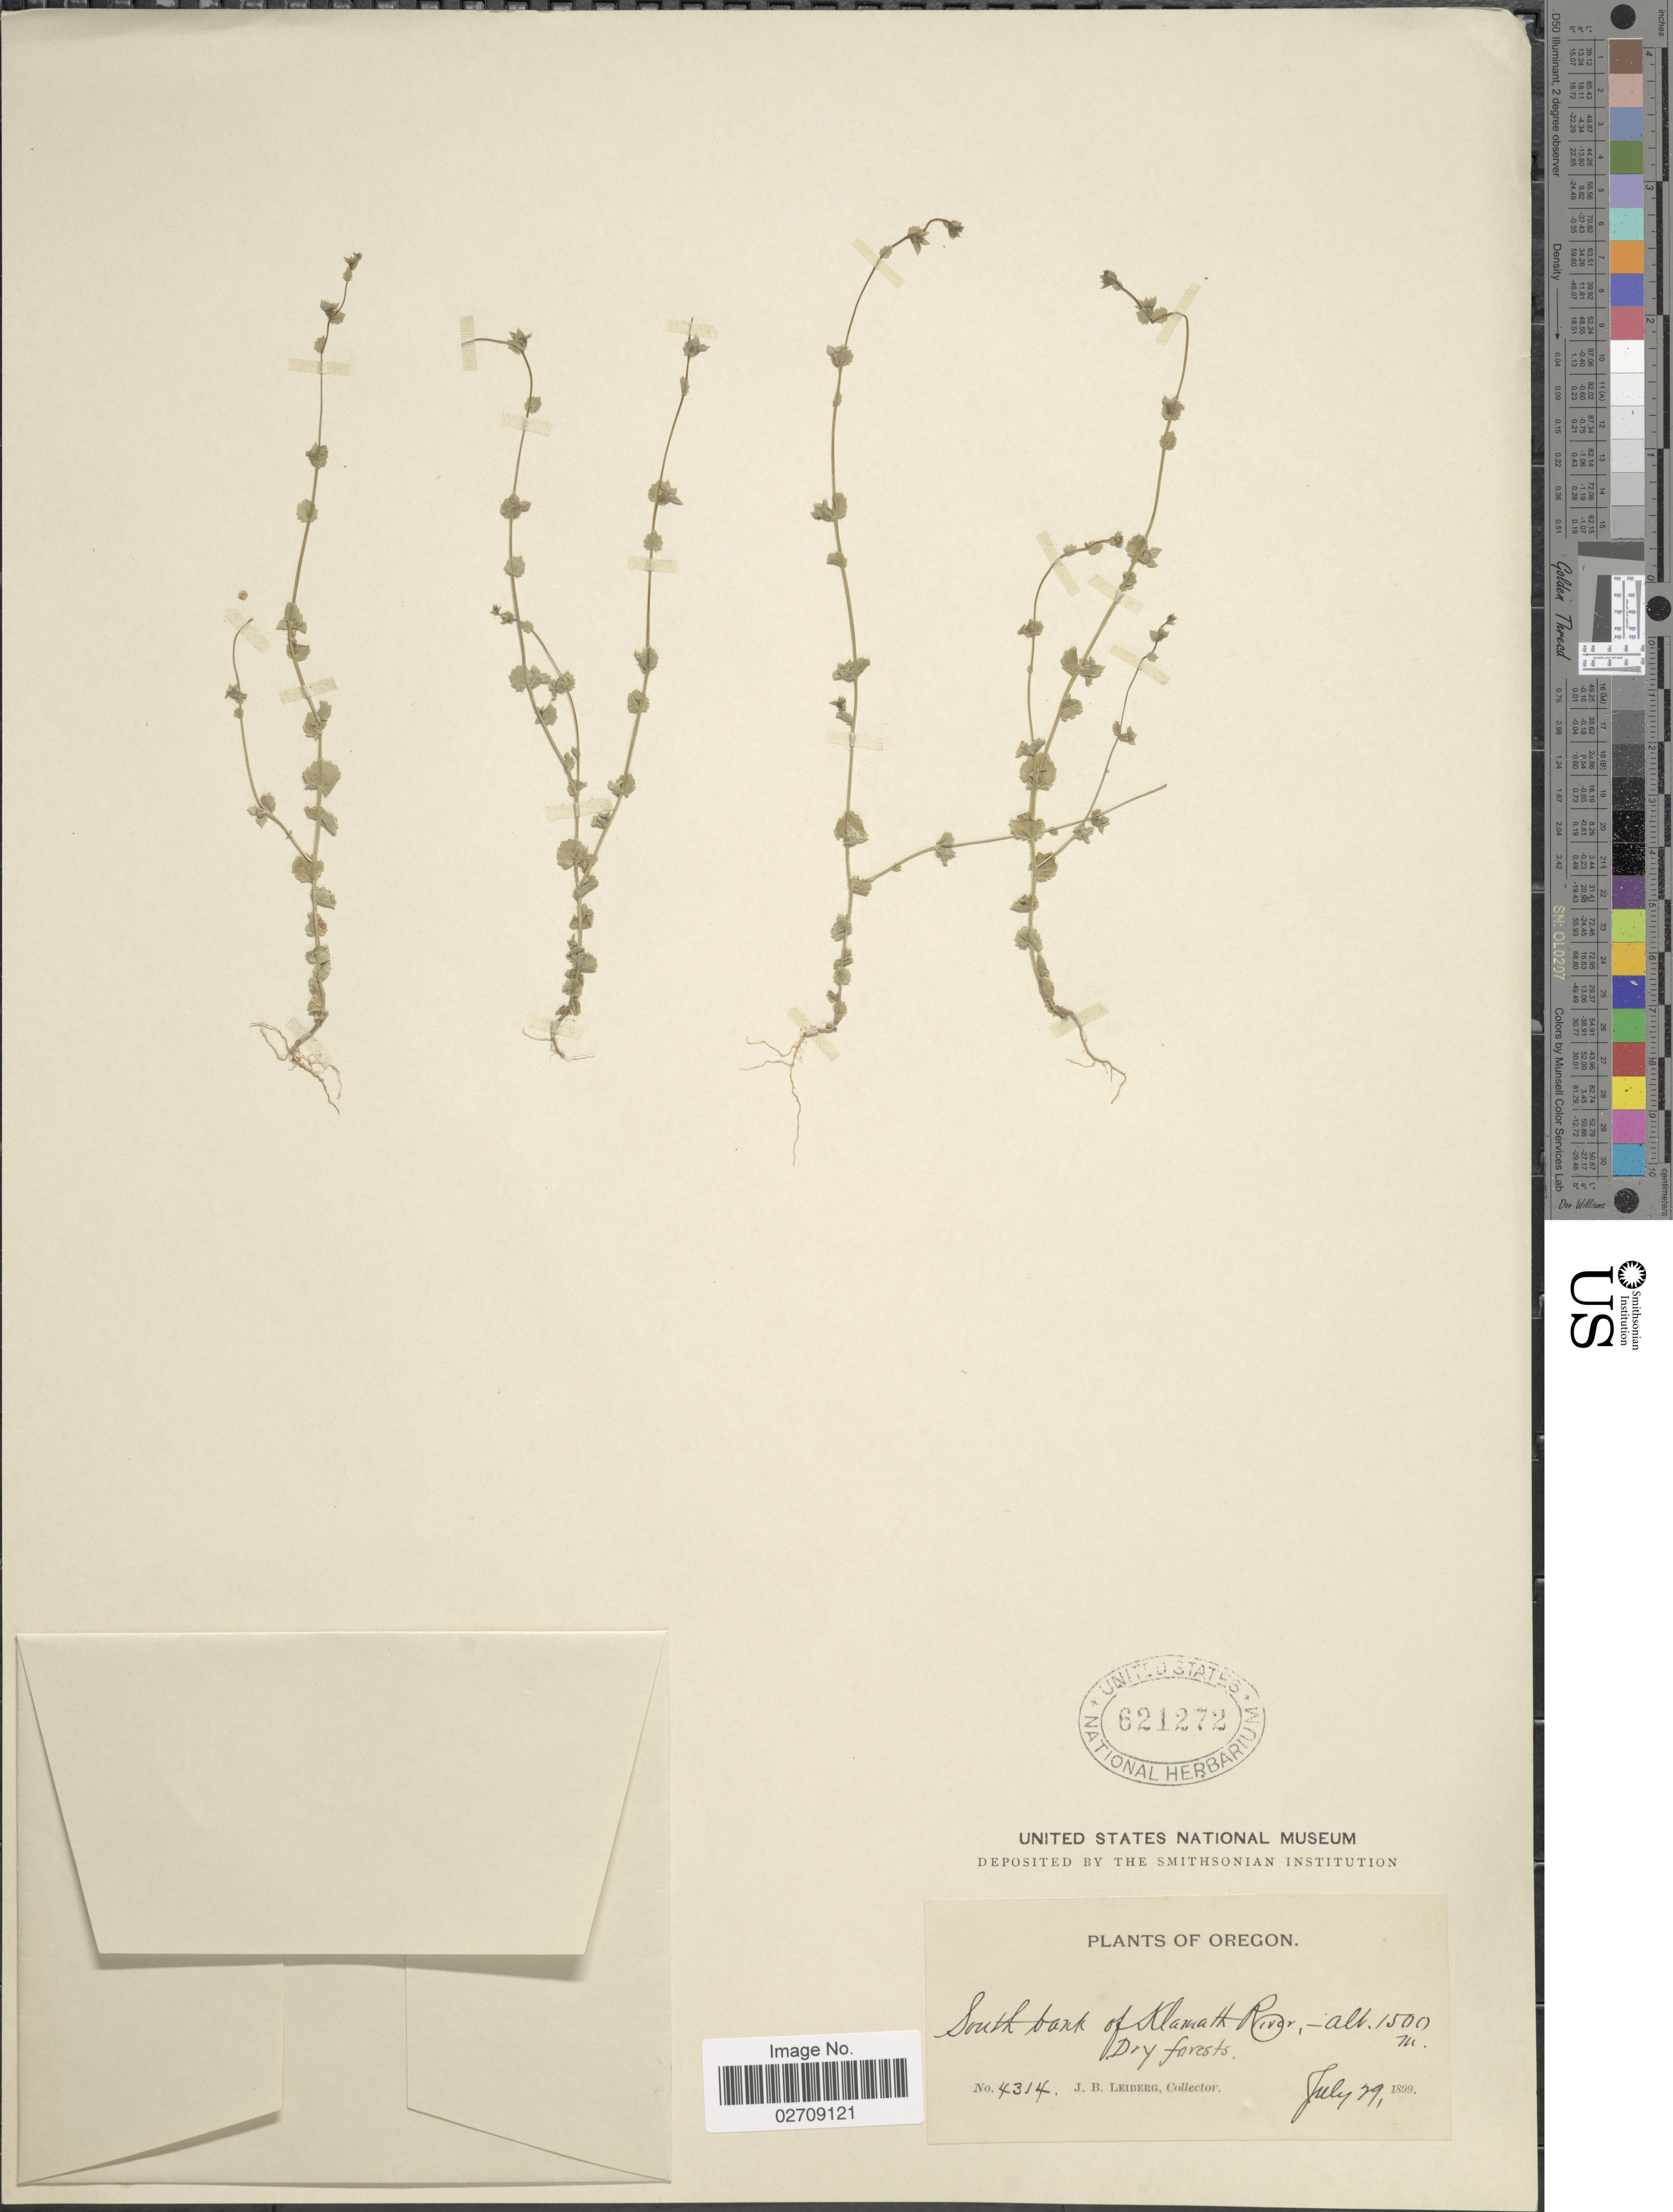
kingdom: Plantae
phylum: Tracheophyta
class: Magnoliopsida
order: Asterales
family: Campanulaceae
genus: Heterocodon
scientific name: Heterocodon rariflorum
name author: Nutt.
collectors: J. B. Leiberg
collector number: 4314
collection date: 1899-07-29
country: United States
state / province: Oregon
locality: South bank of Klamath River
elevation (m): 1500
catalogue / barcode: US 621272